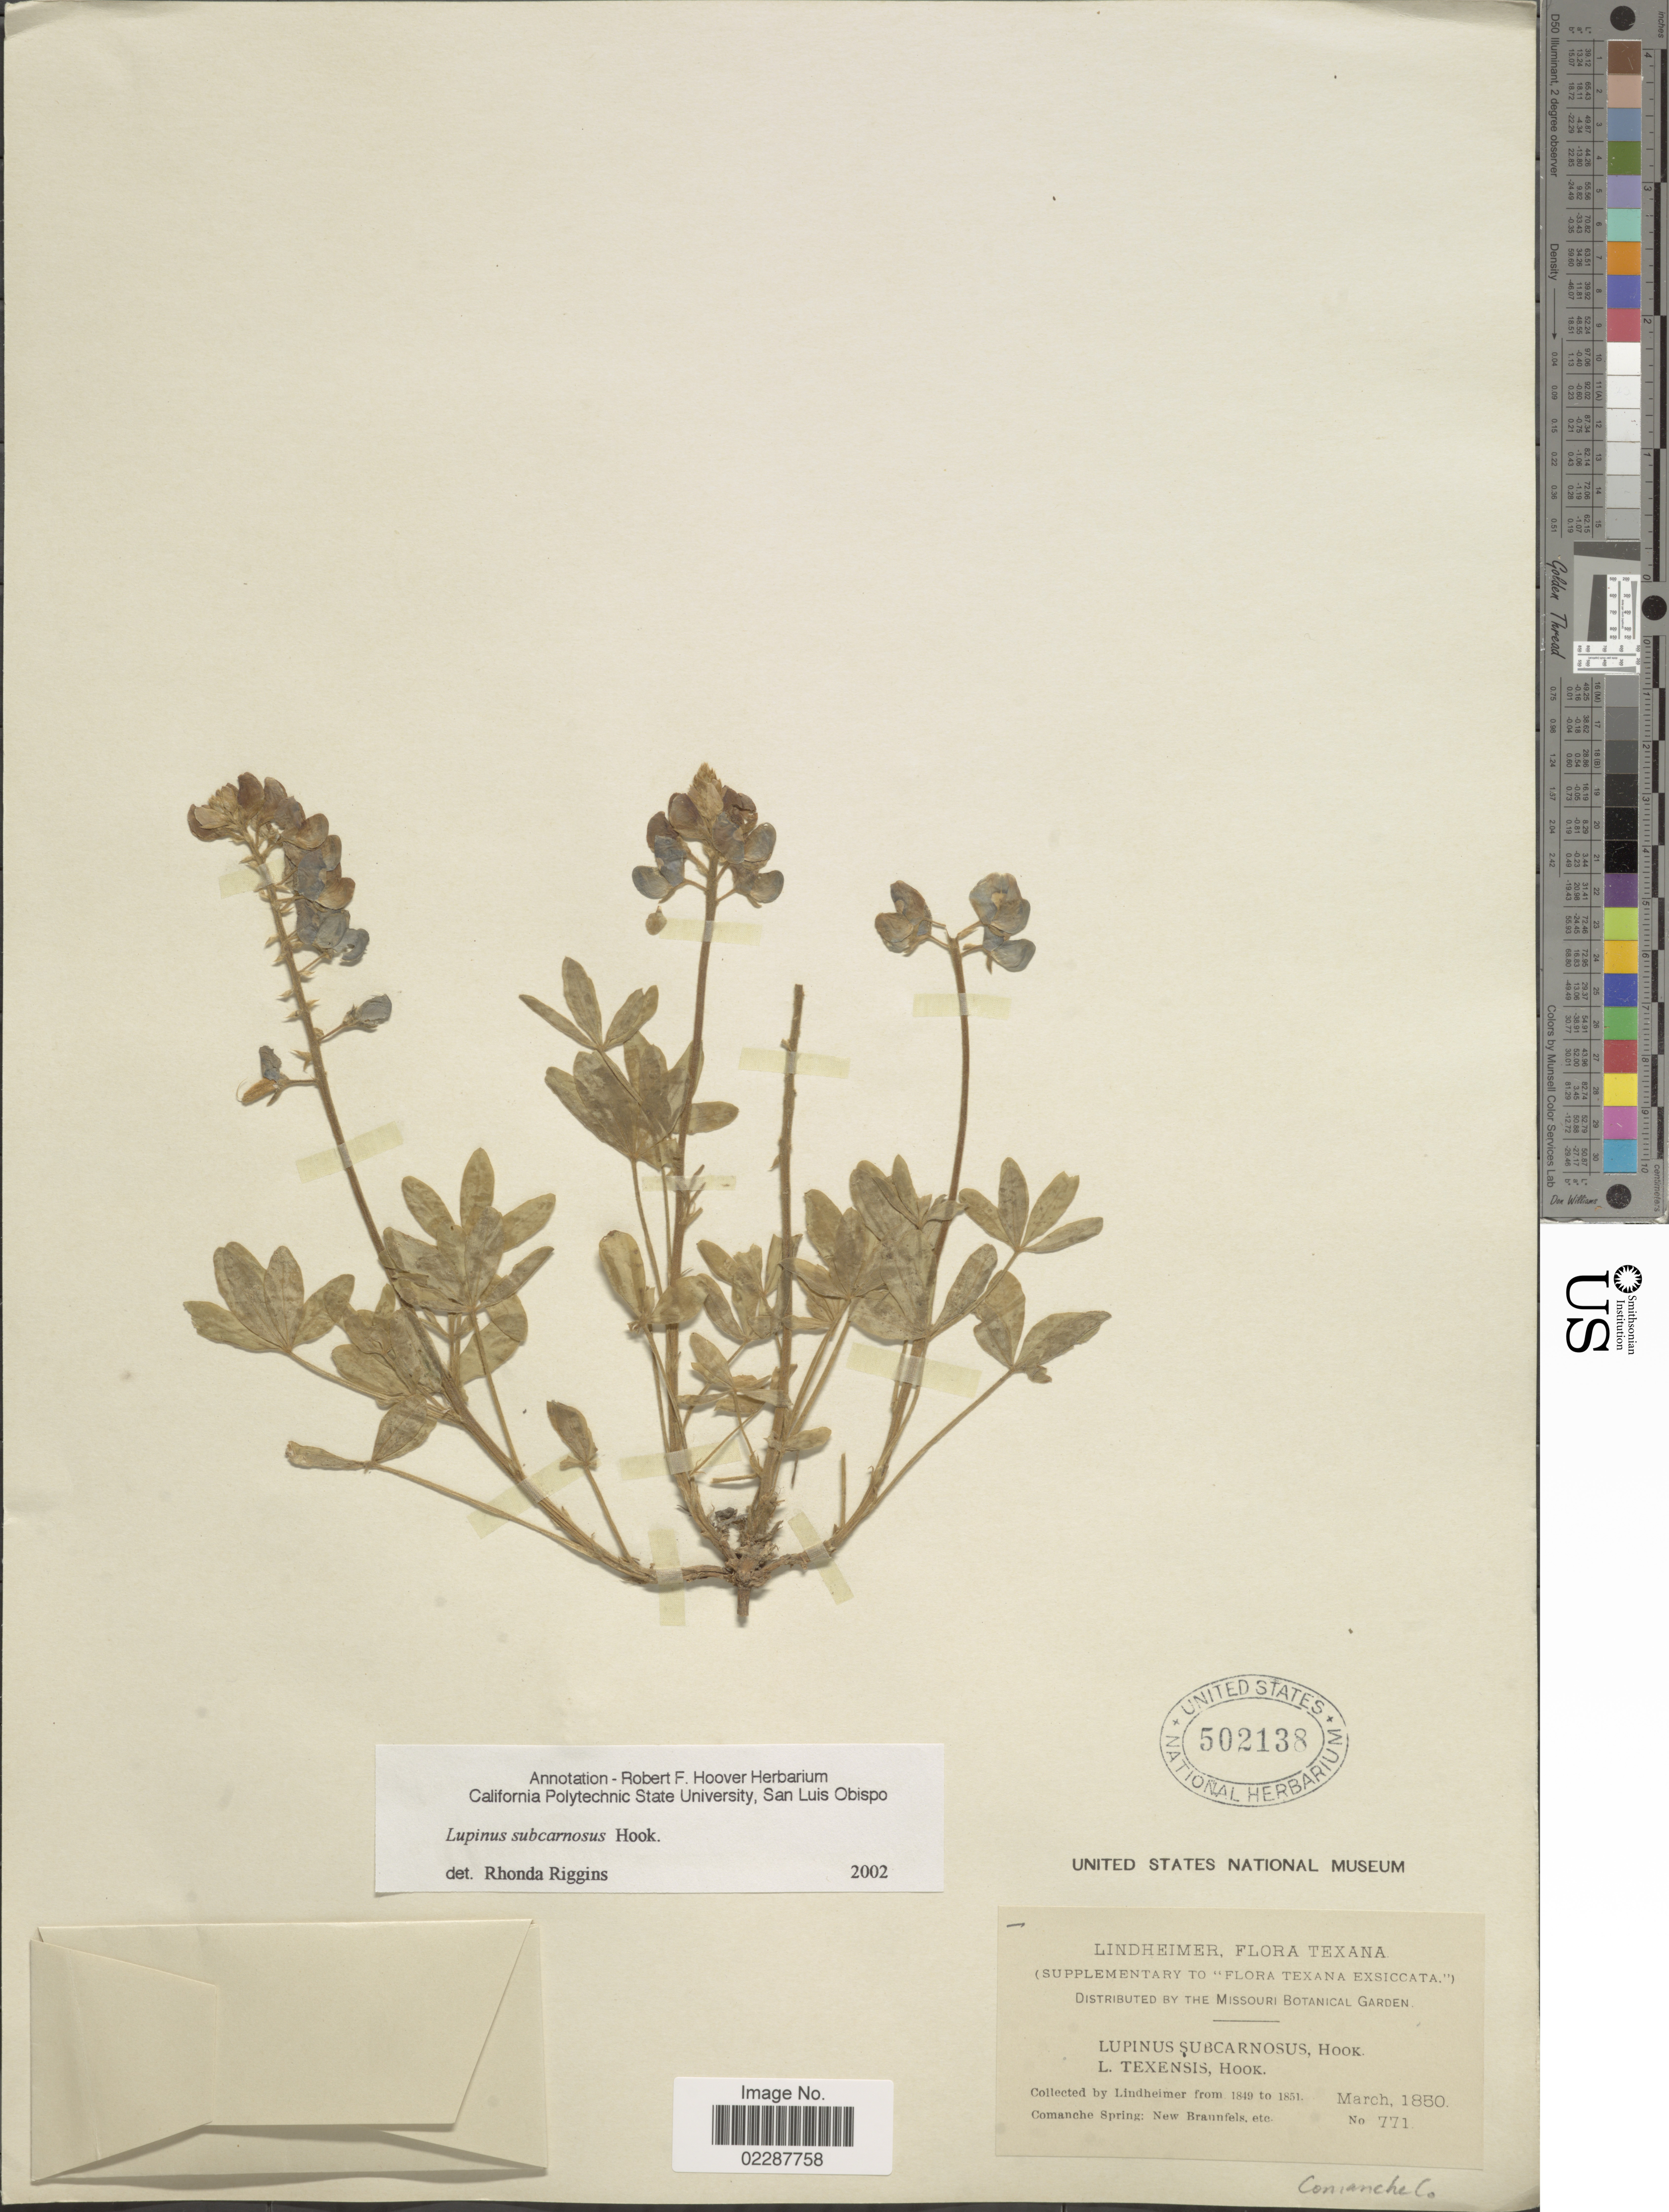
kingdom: Plantae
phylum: Tracheophyta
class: Magnoliopsida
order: Fabales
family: Fabaceae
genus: Lupinus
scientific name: Lupinus subcarnosus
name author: Hook.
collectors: -. Lindheimer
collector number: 771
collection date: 1850-03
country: United States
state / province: Texas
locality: Comanche Spring: New Braunfels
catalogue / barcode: US 502138